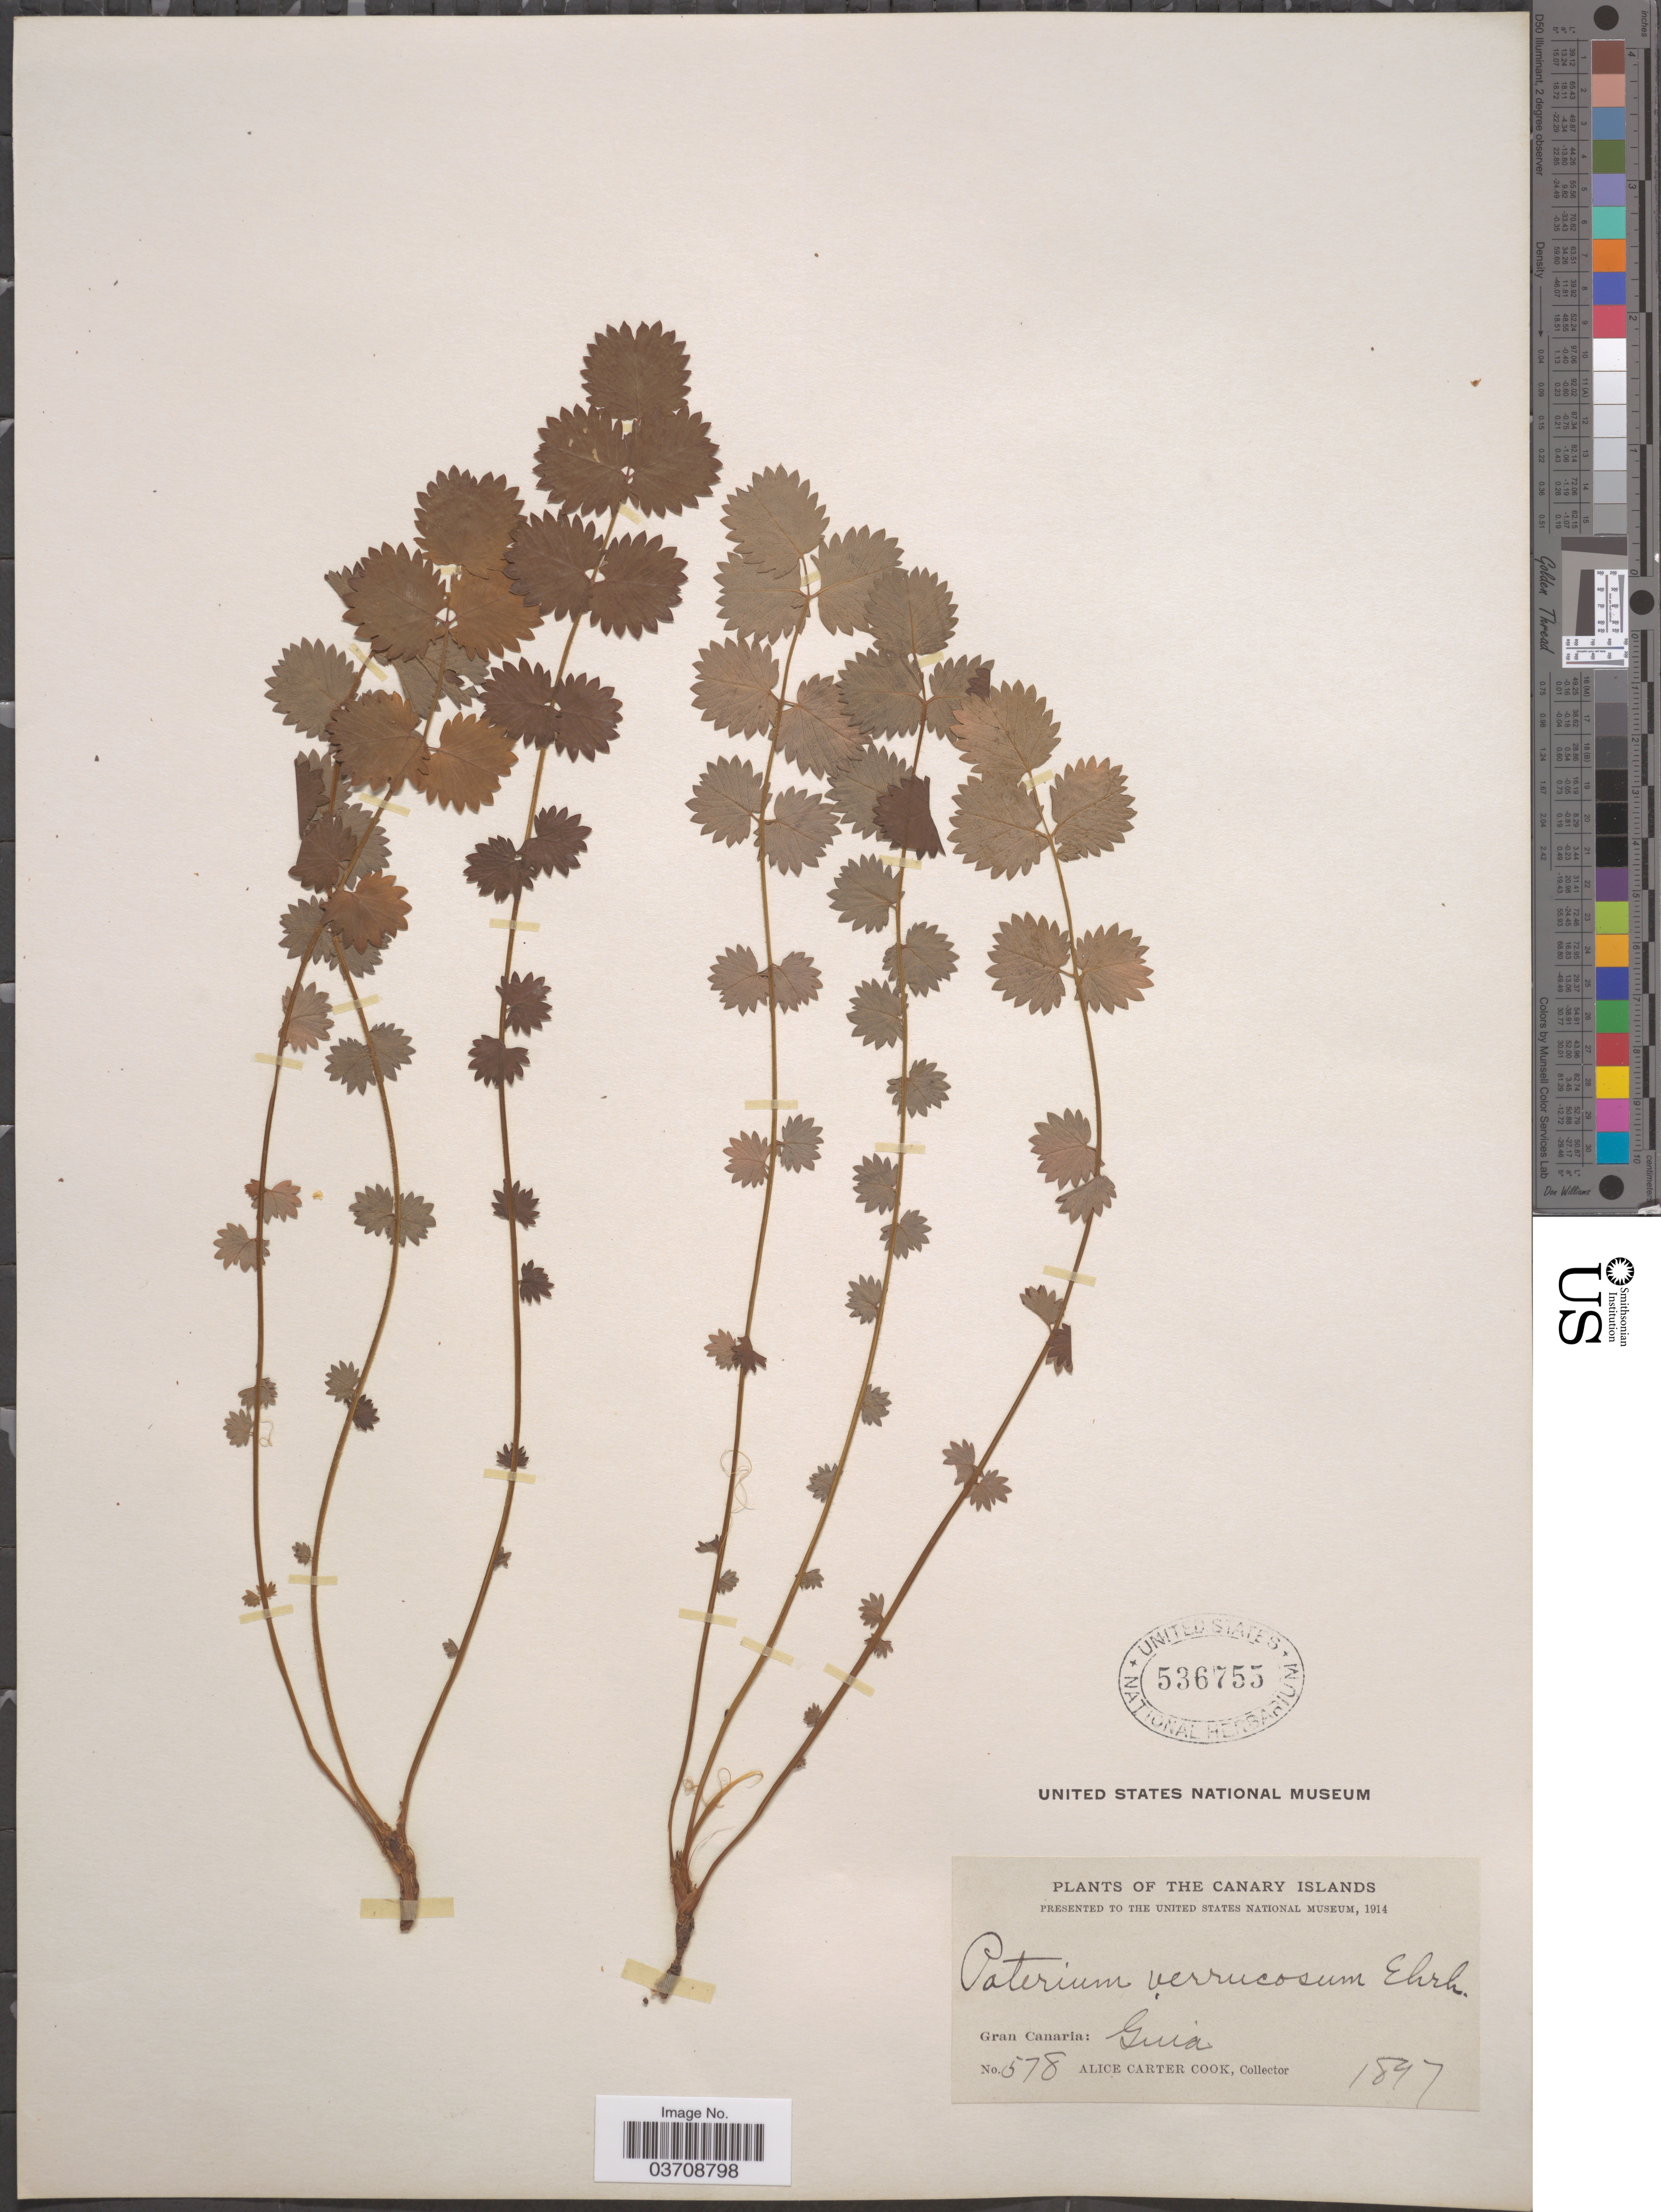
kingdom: Plantae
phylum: Tracheophyta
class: Magnoliopsida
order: Rosales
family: Rosaceae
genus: Sanguisorba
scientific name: Sanguisorba verrucosa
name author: (Link ex G. Don) Ces.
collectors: Alice C. Cook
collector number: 578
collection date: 1897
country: Spain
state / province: Canarias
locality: The Canary Islands. Gran Canaria: Guia.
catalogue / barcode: US 536755